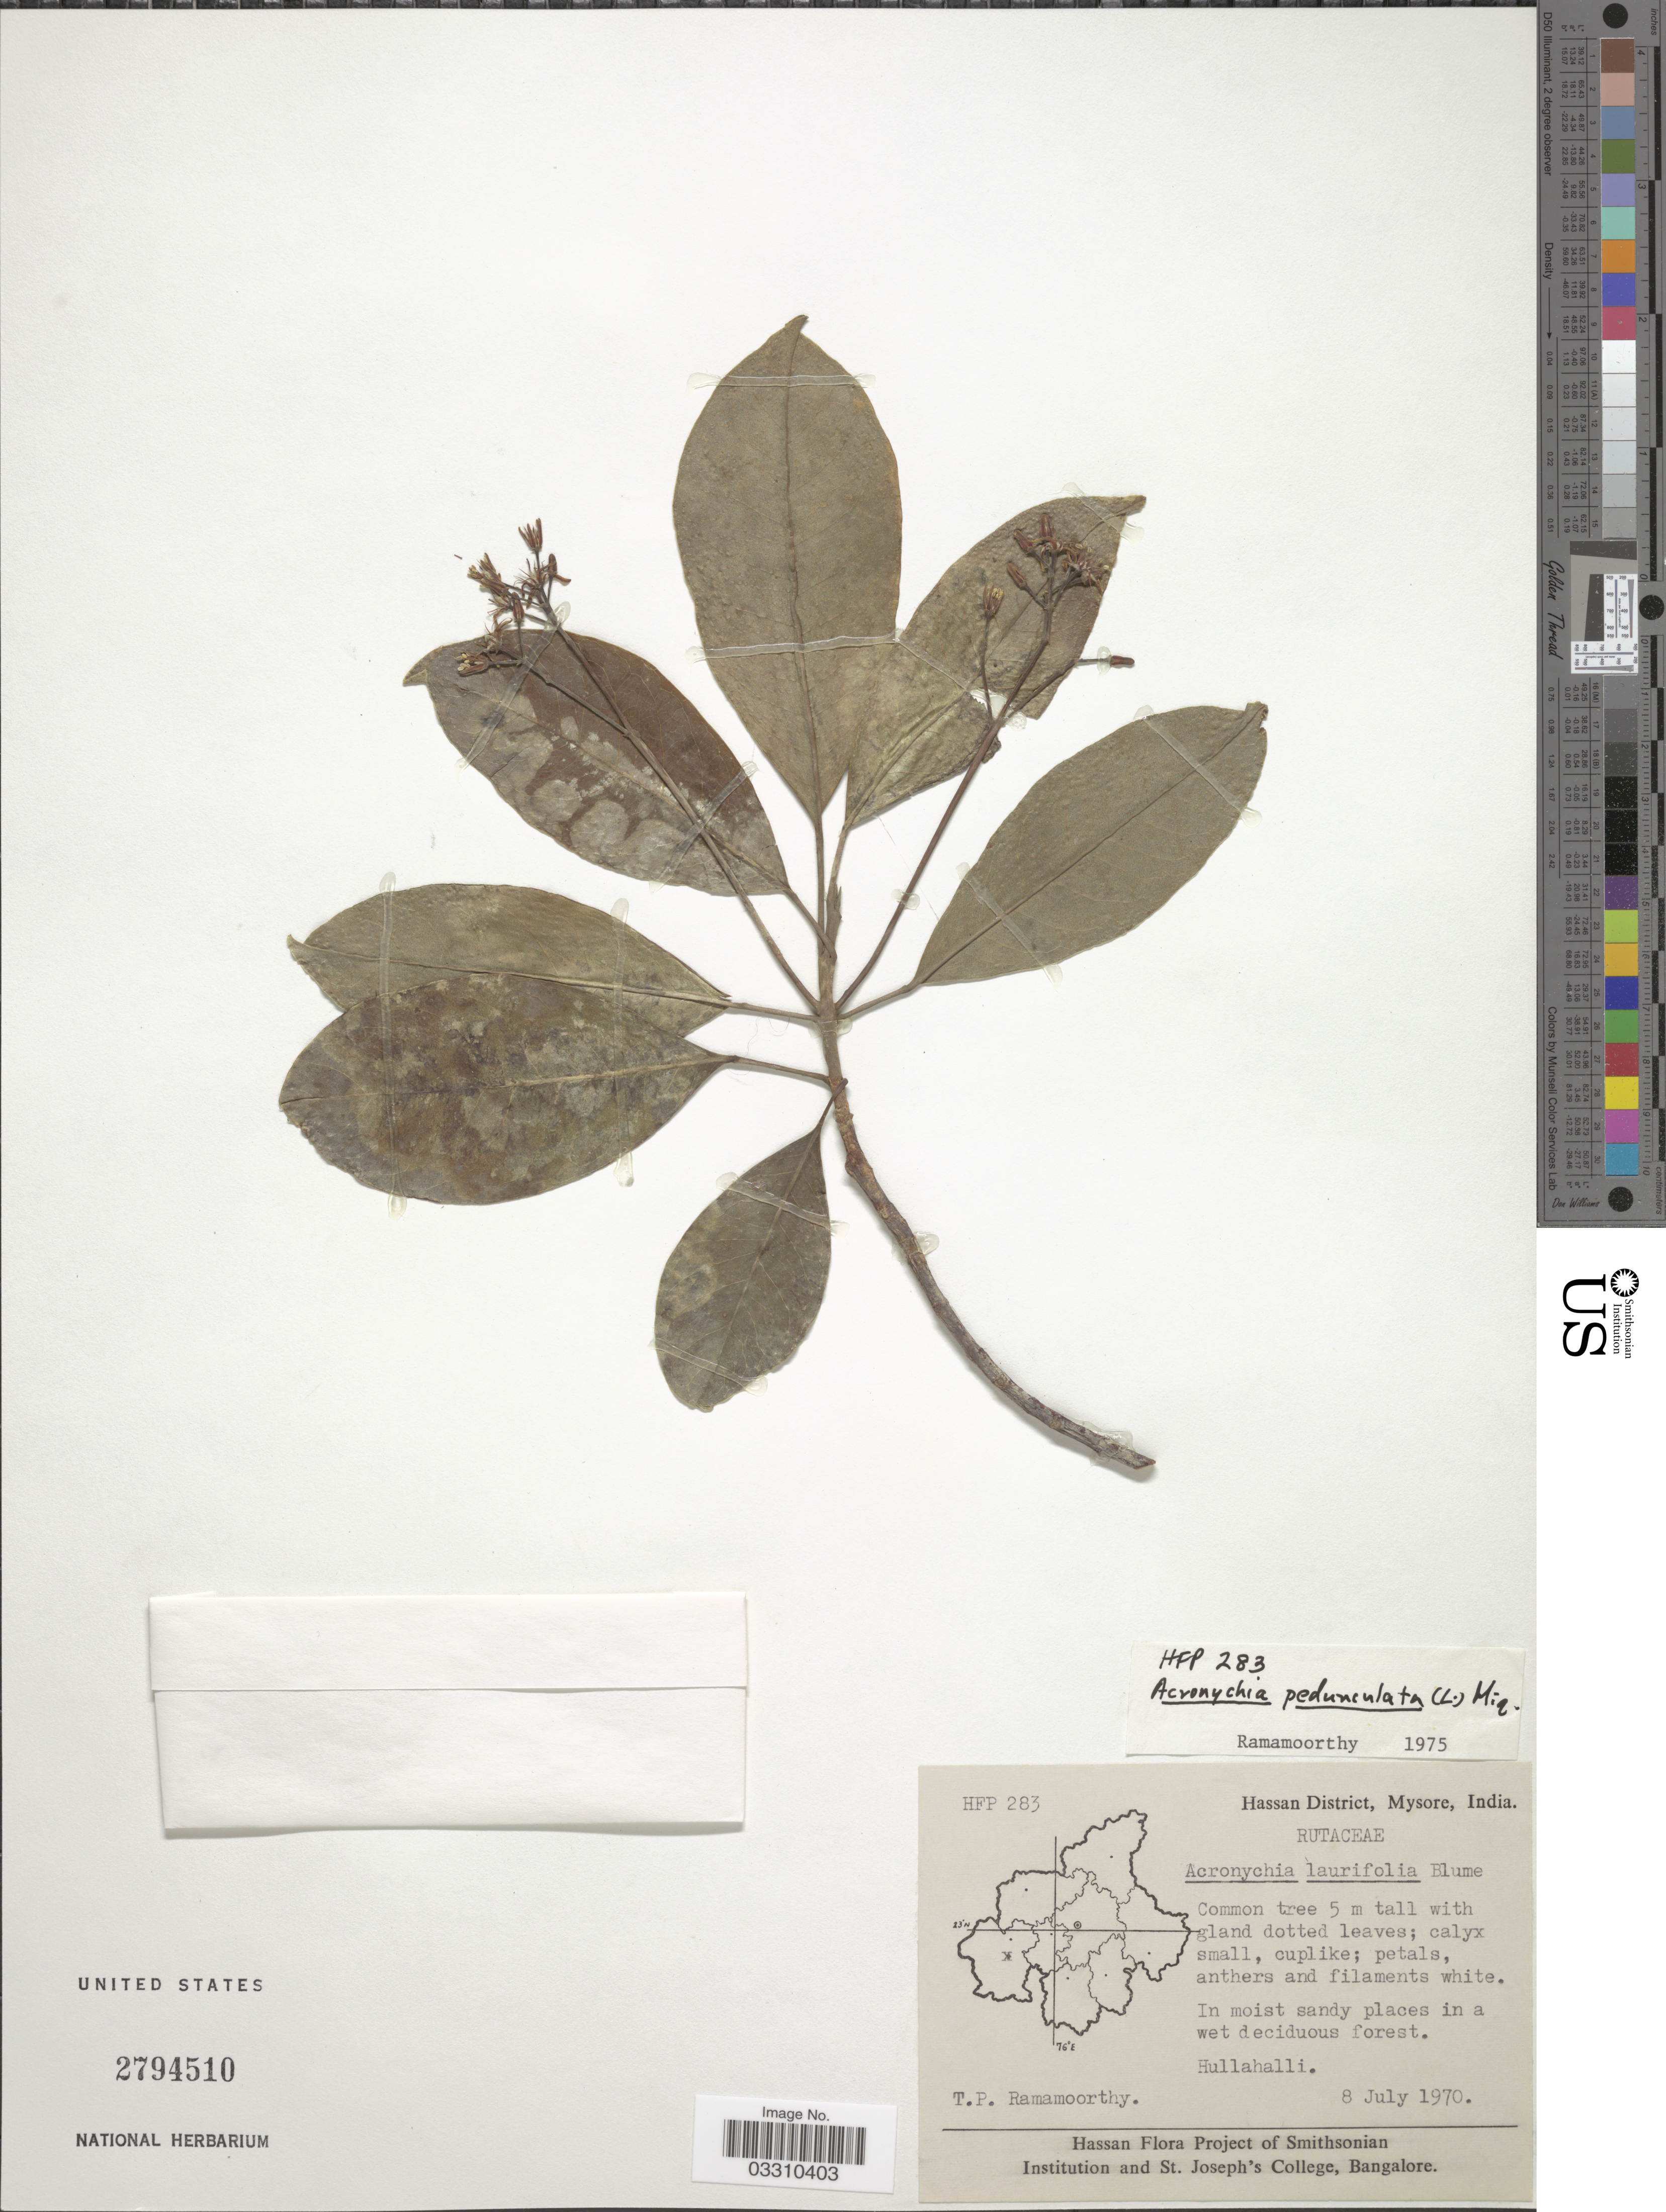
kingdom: Plantae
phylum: Tracheophyta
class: Magnoliopsida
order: Sapindales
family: Rutaceae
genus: Acronychia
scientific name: Acronychia pedunculata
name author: (L.) Miq.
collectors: T. P. Ramamoorthy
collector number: HFP283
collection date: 1970-07-08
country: India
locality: Hassan District, Mysore, Hullahalli.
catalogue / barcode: US 2794510